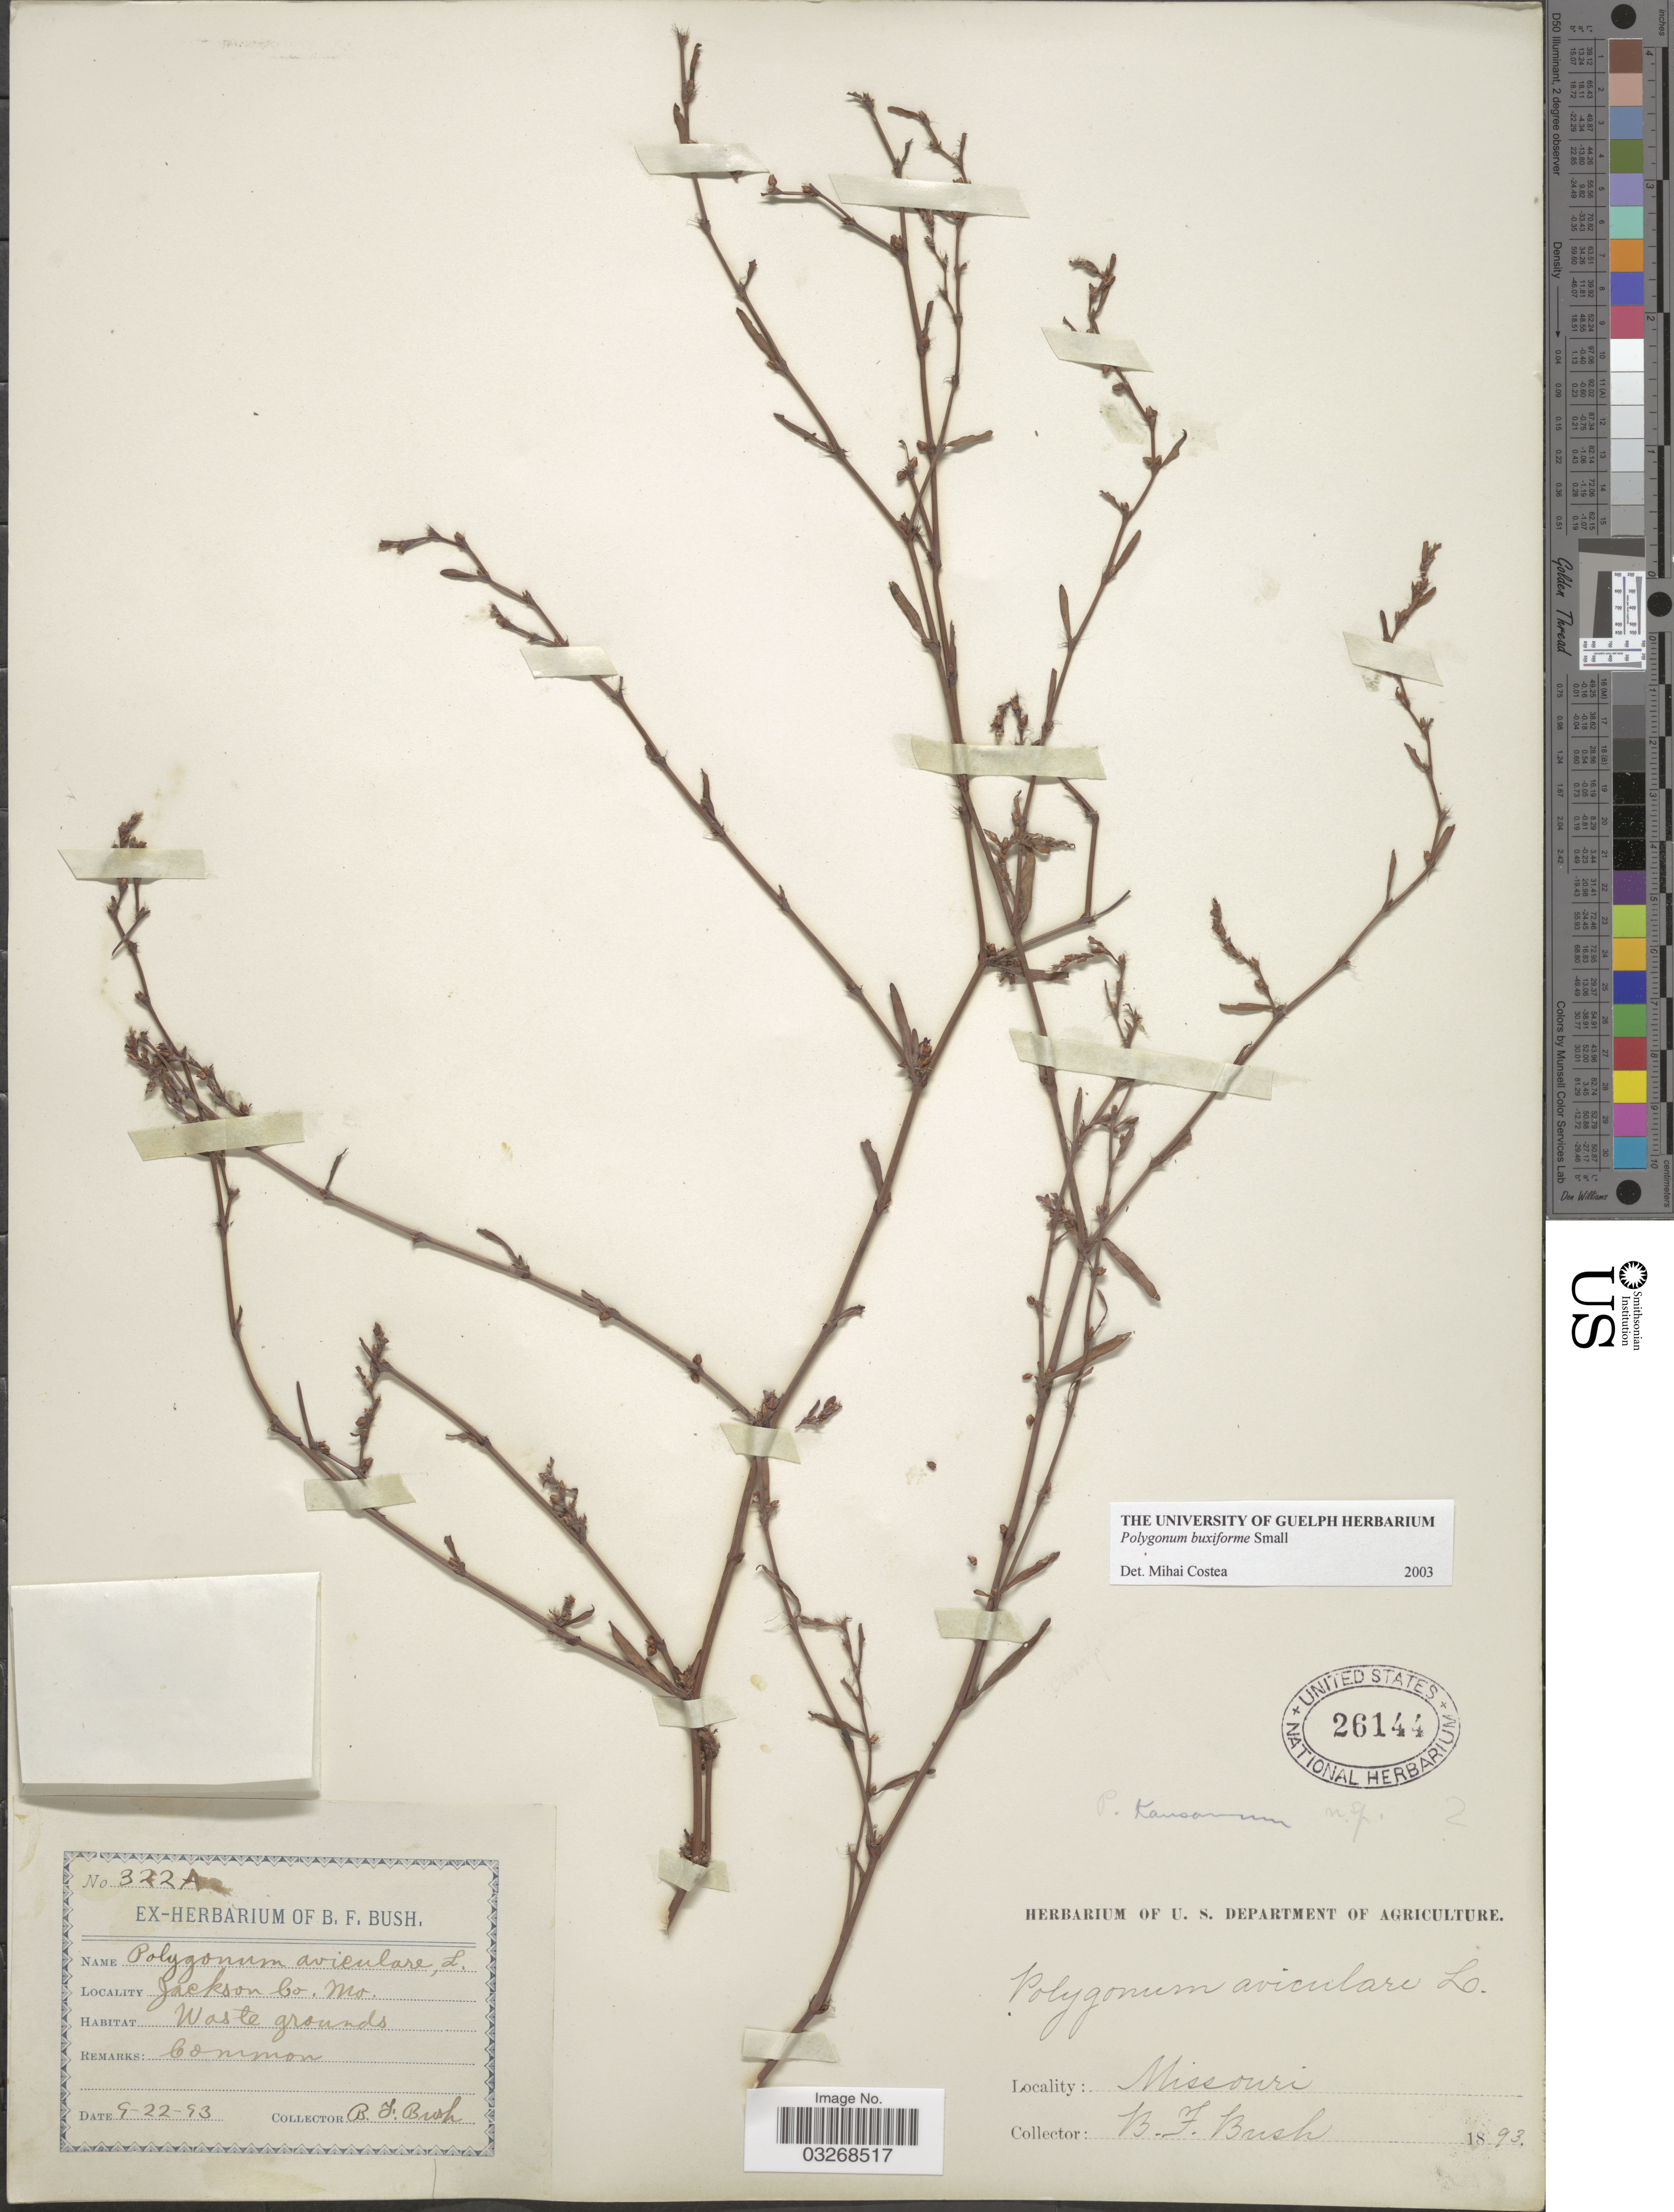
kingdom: Plantae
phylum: Tracheophyta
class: Magnoliopsida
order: Caryophyllales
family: Polygonaceae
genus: Polygonum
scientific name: Polygonum buxiforme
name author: Small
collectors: B. F. Bush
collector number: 322A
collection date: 1893-09-22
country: United States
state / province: Missouri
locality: Jackson Co.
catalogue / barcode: US 26144